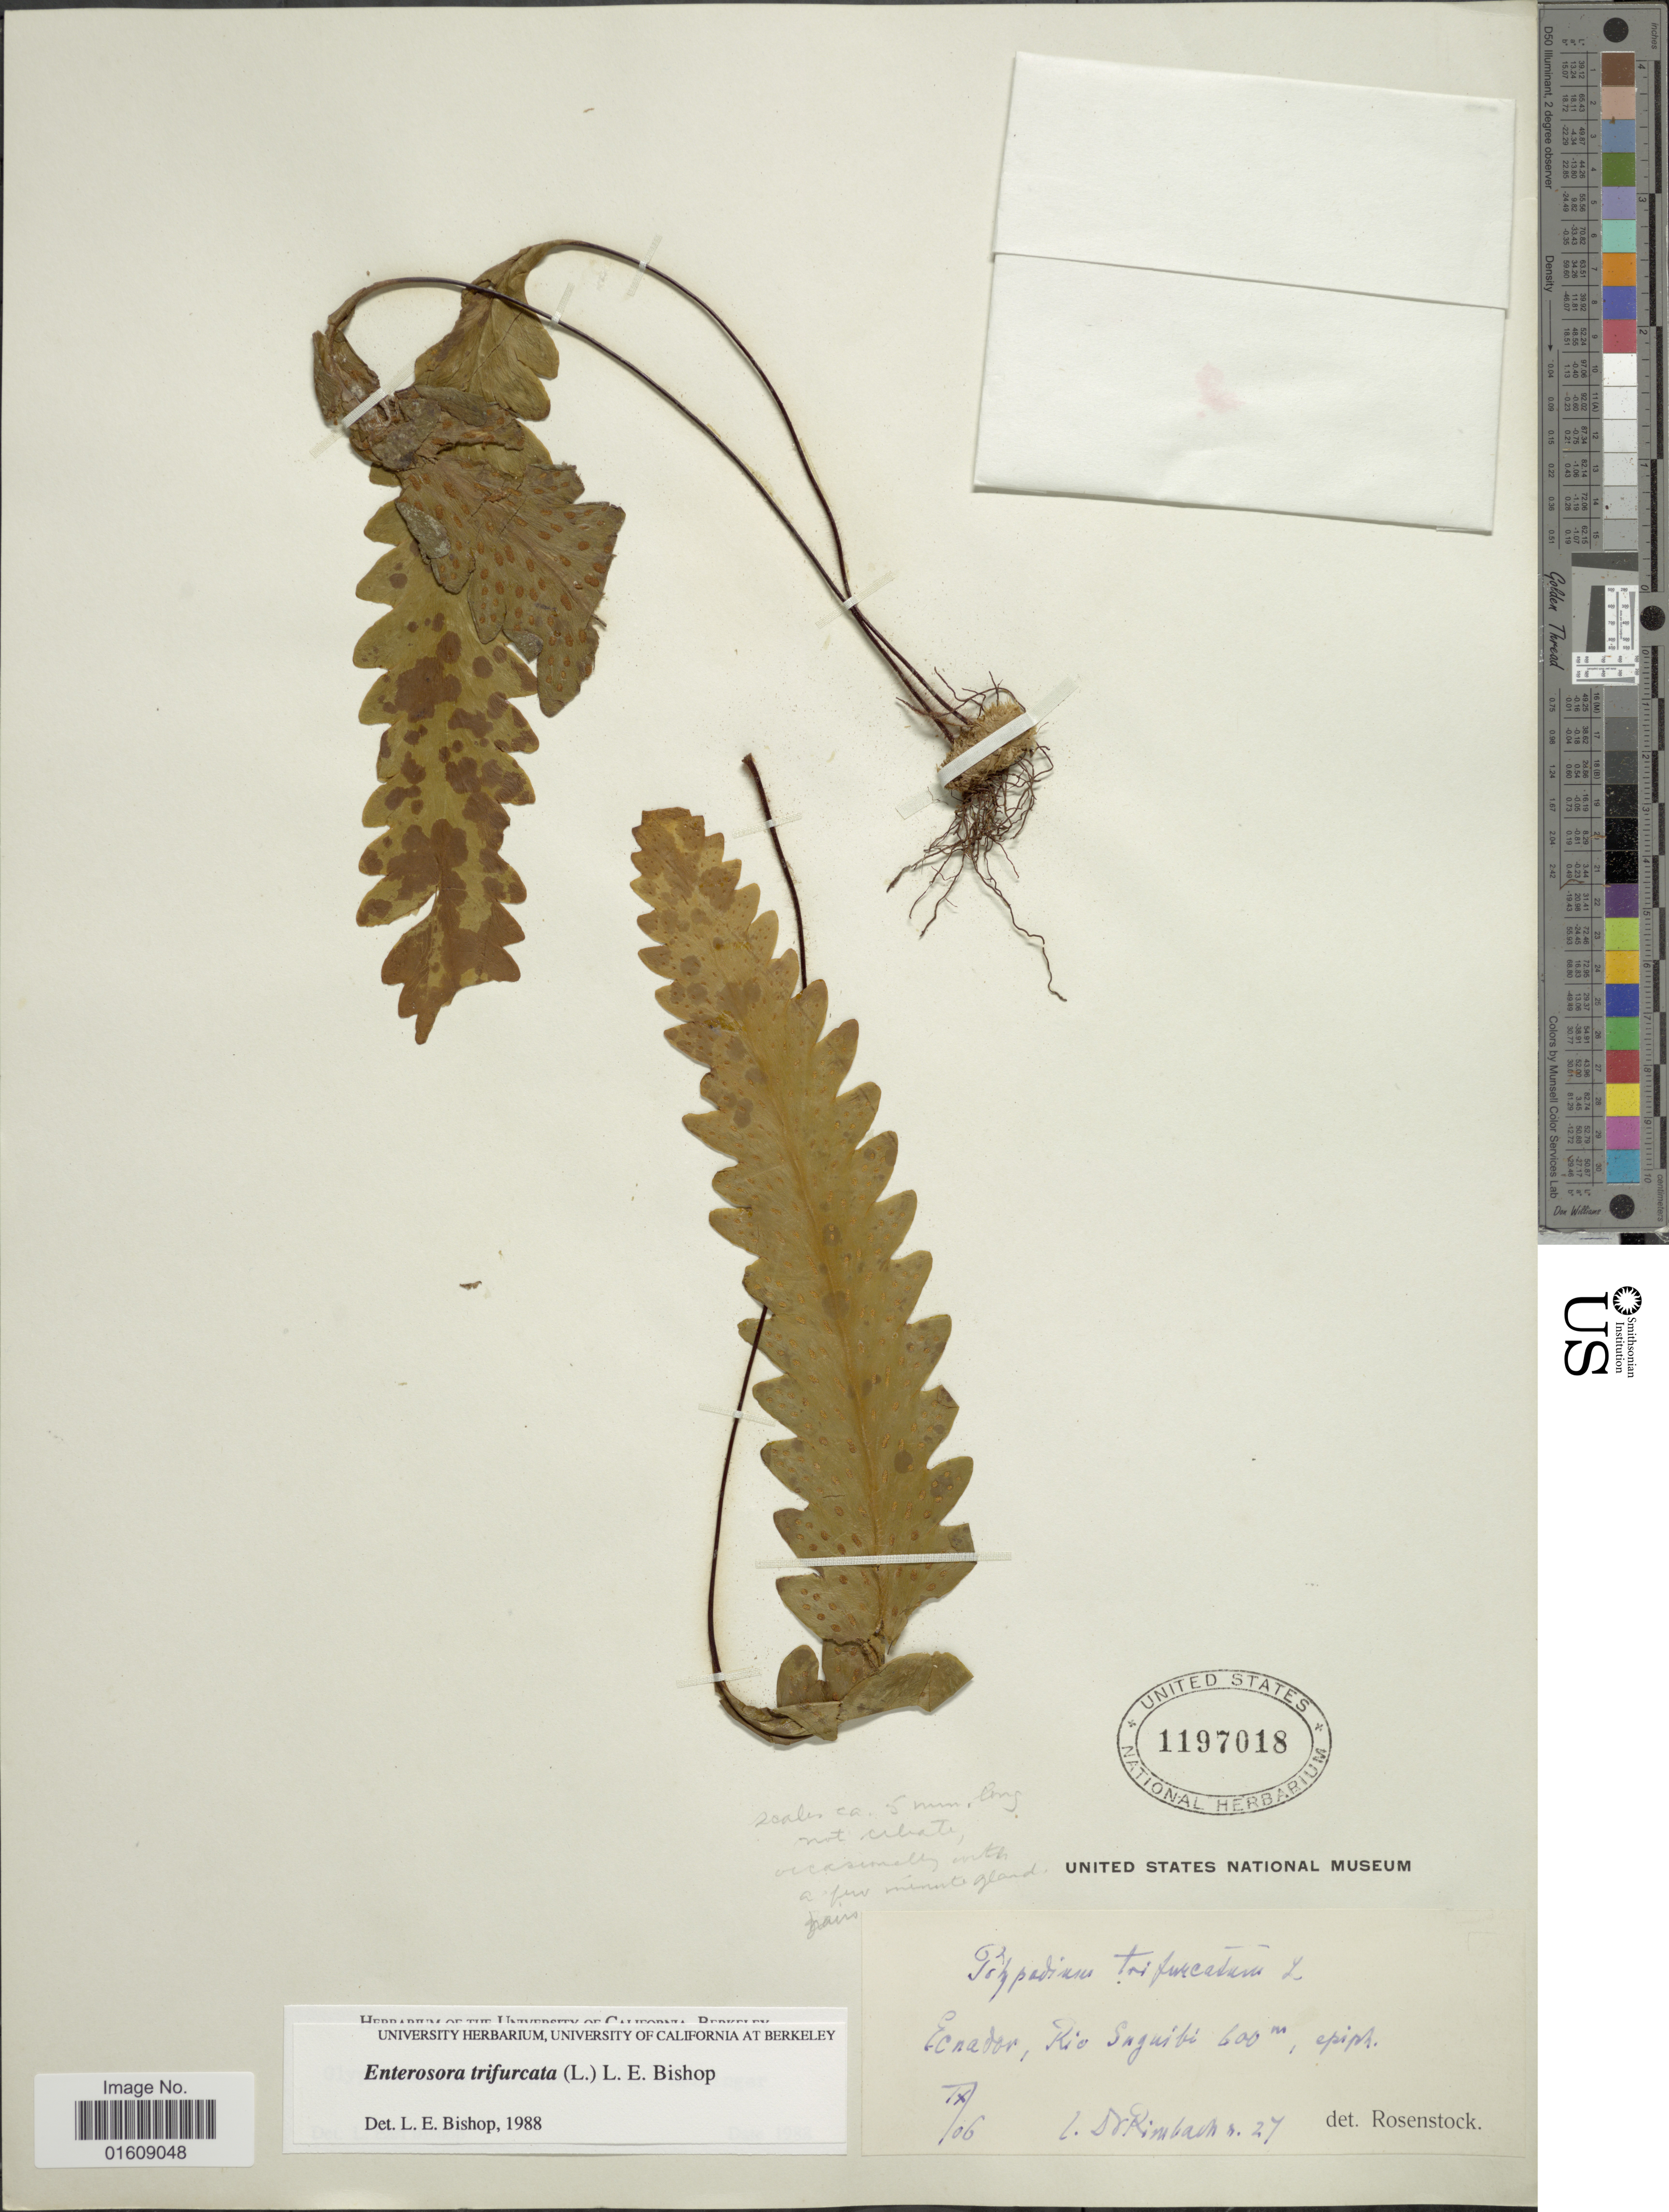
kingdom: Plantae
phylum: Tracheophyta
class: Polypodiopsida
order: Polypodiales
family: Polypodiaceae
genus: Enterosora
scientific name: Enterosora trifurcata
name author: (L.) L.E. Bishop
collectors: Rimbach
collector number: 27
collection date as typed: Transcribed d/m/y: /9/6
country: Ecuador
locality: Ecuador, Rio Saguibi.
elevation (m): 600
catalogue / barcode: US 1197018